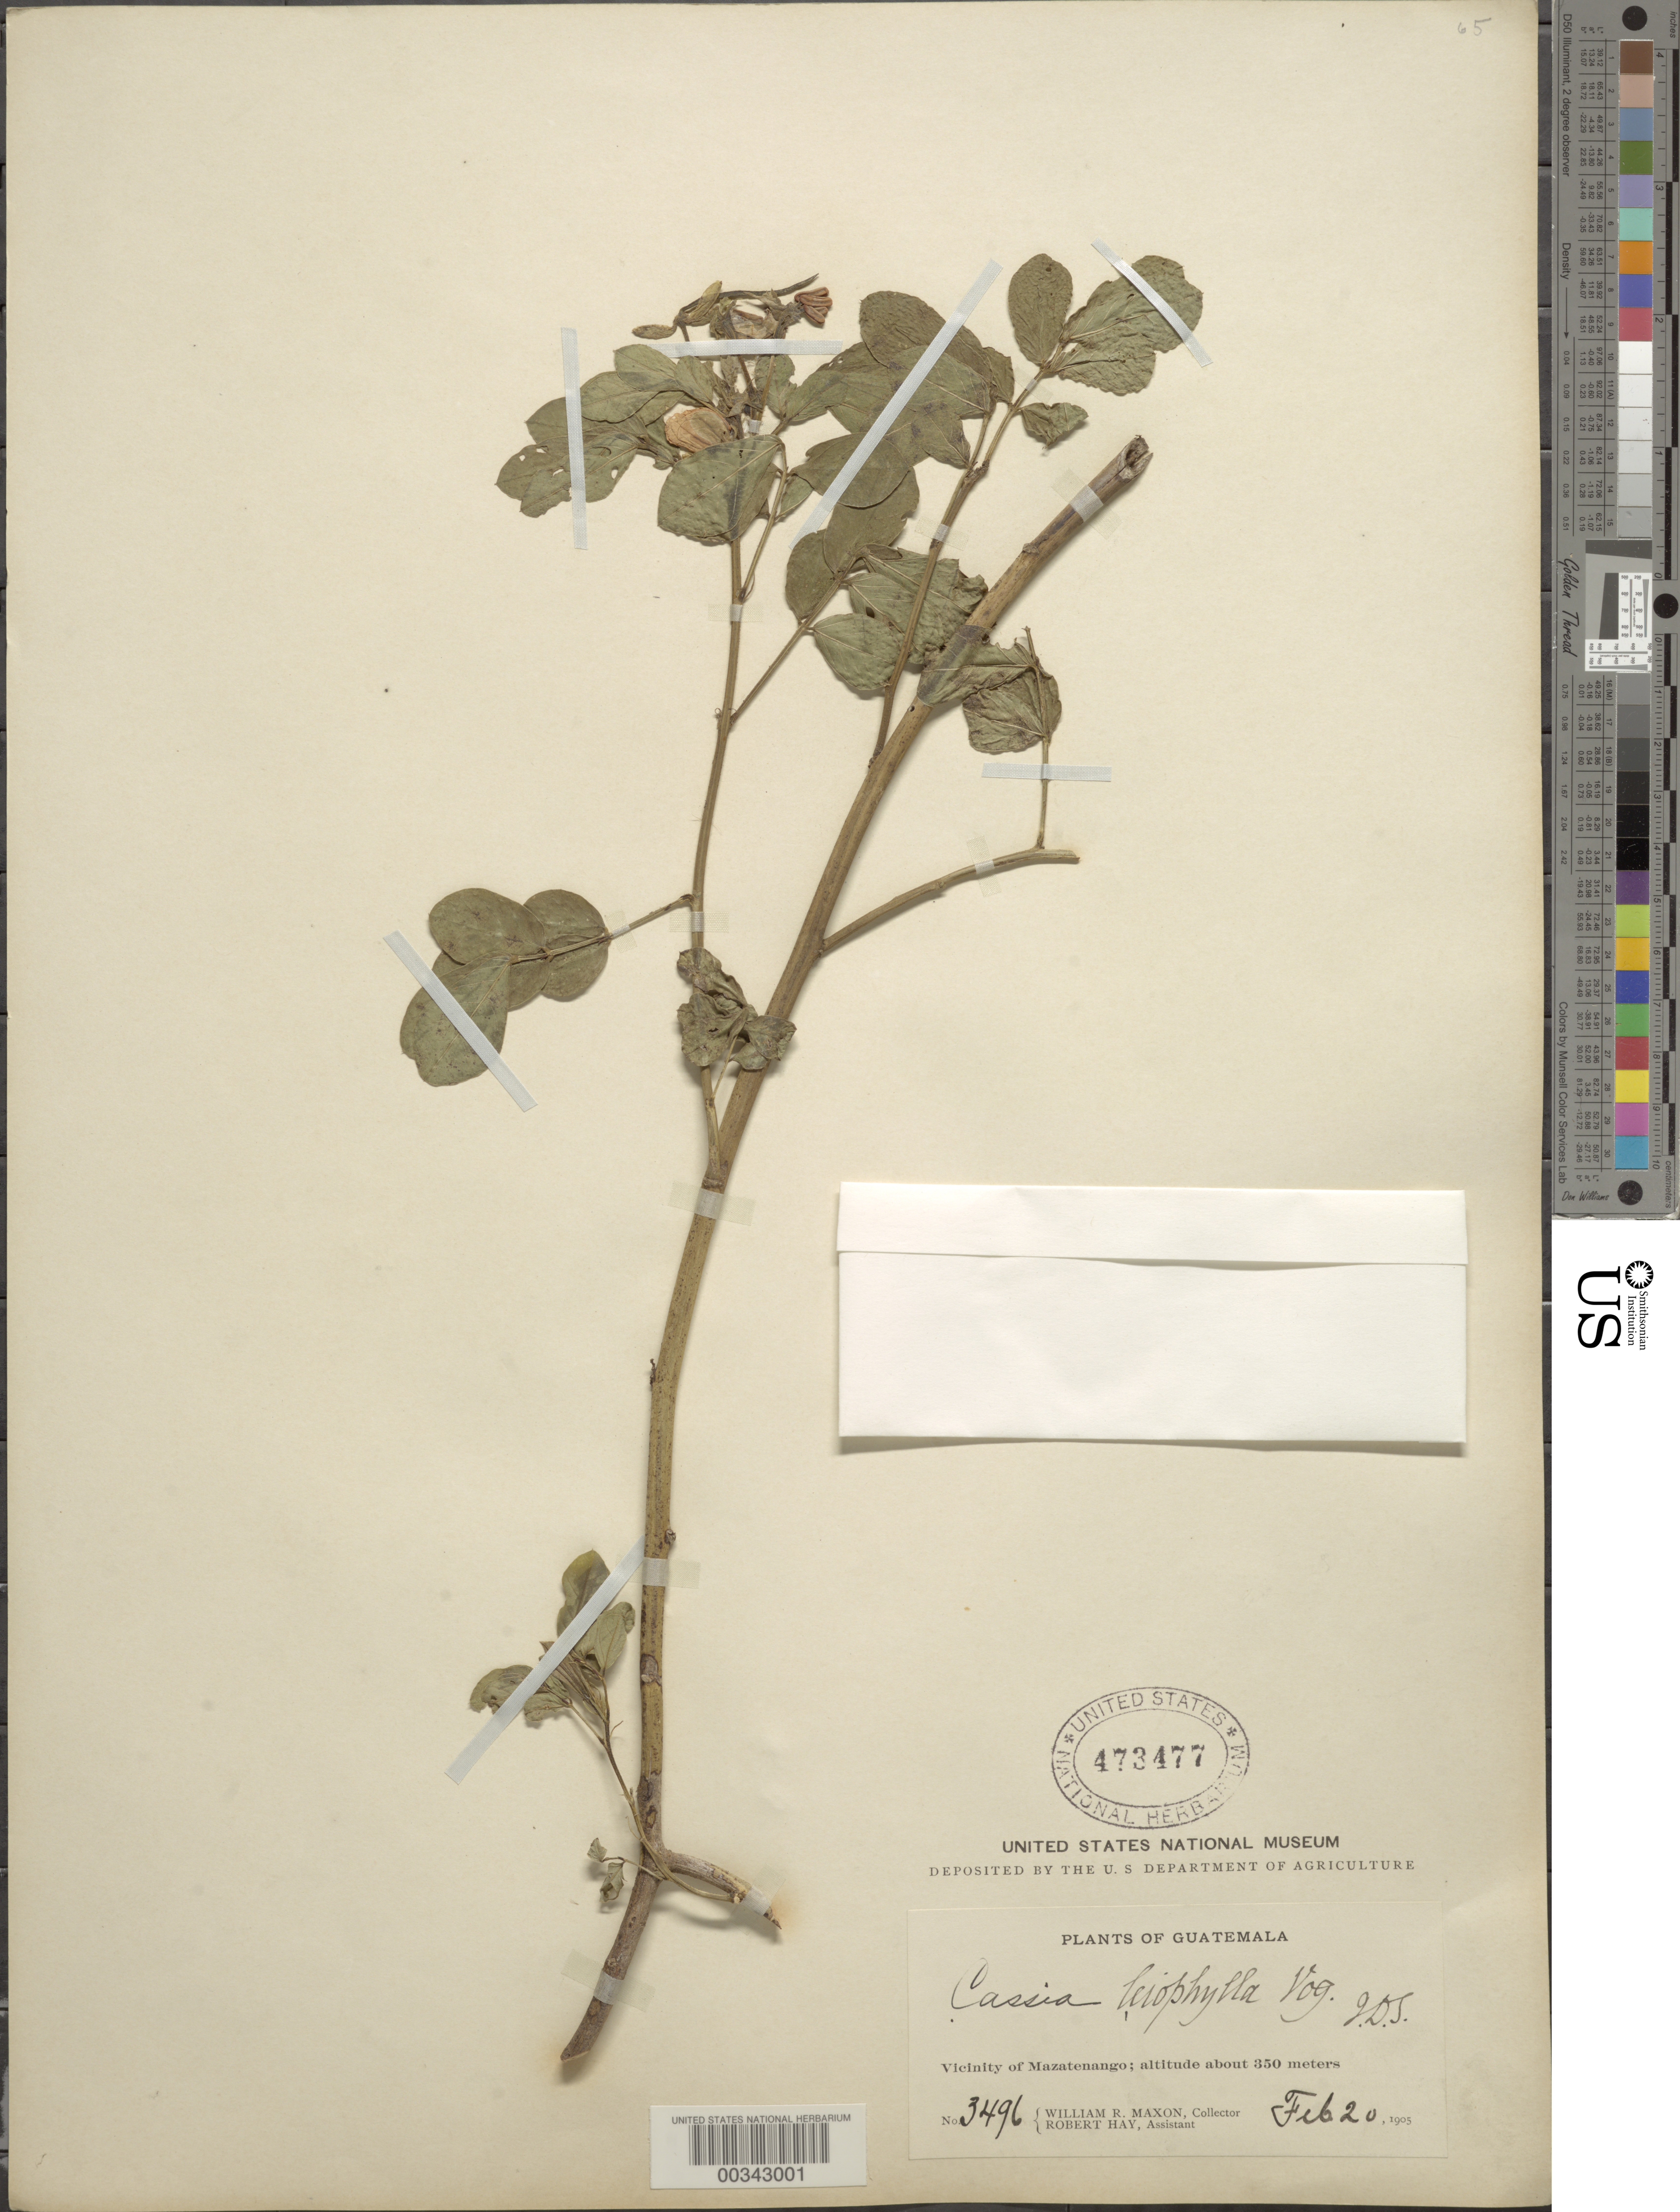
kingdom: Plantae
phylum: Tracheophyta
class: Magnoliopsida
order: Fabales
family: Fabaceae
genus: Senna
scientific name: Senna leiophylla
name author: (Vogel) H.S. Irwin & Barneby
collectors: W. R. Maxon & R. H. Hay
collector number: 3496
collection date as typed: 20 Feb 1905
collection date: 1905-02-20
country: Guatemala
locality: Vicinity of mazatenango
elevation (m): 350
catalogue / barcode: US 473477